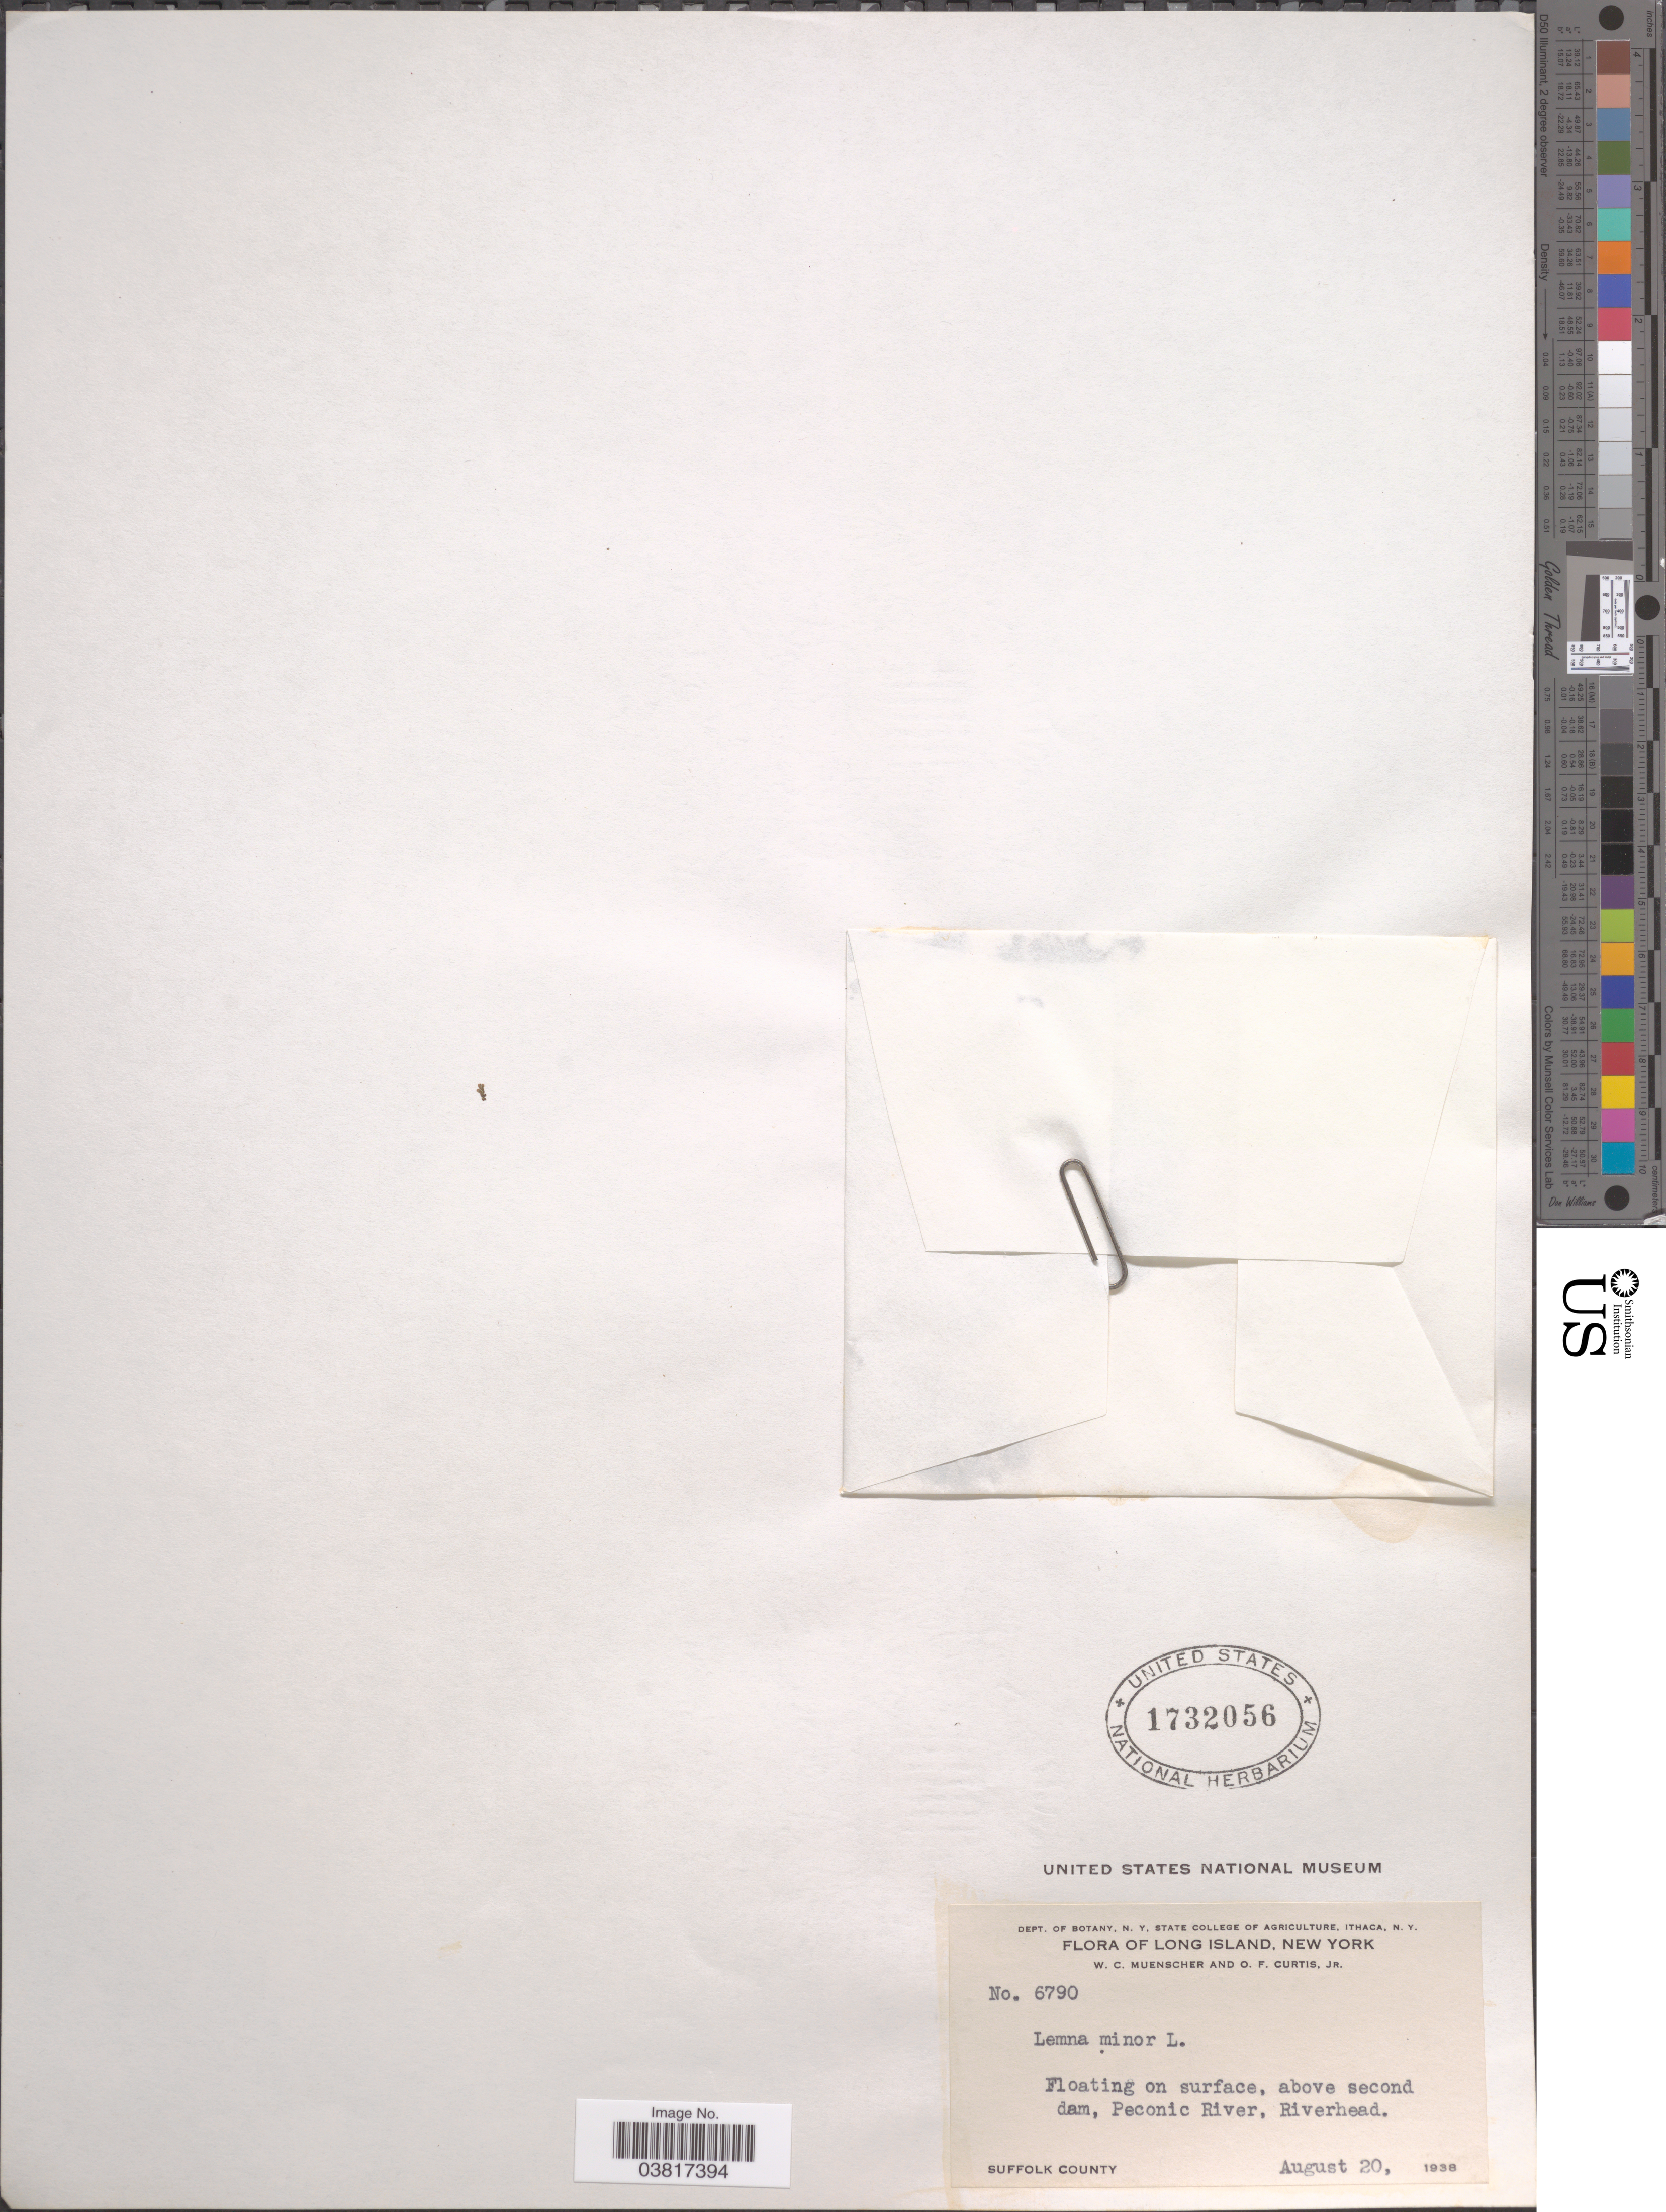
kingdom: Plantae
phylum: Tracheophyta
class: Liliopsida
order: Alismatales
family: Araceae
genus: Lemna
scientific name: Lemna minor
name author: L.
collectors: W. Muenscher & O. Curtis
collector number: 6790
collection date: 1938-08-20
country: United States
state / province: New York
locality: Long Island. Floating on surface, above second dam, Peconic River, Riverhead. Suffolk County.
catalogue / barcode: US 1732056